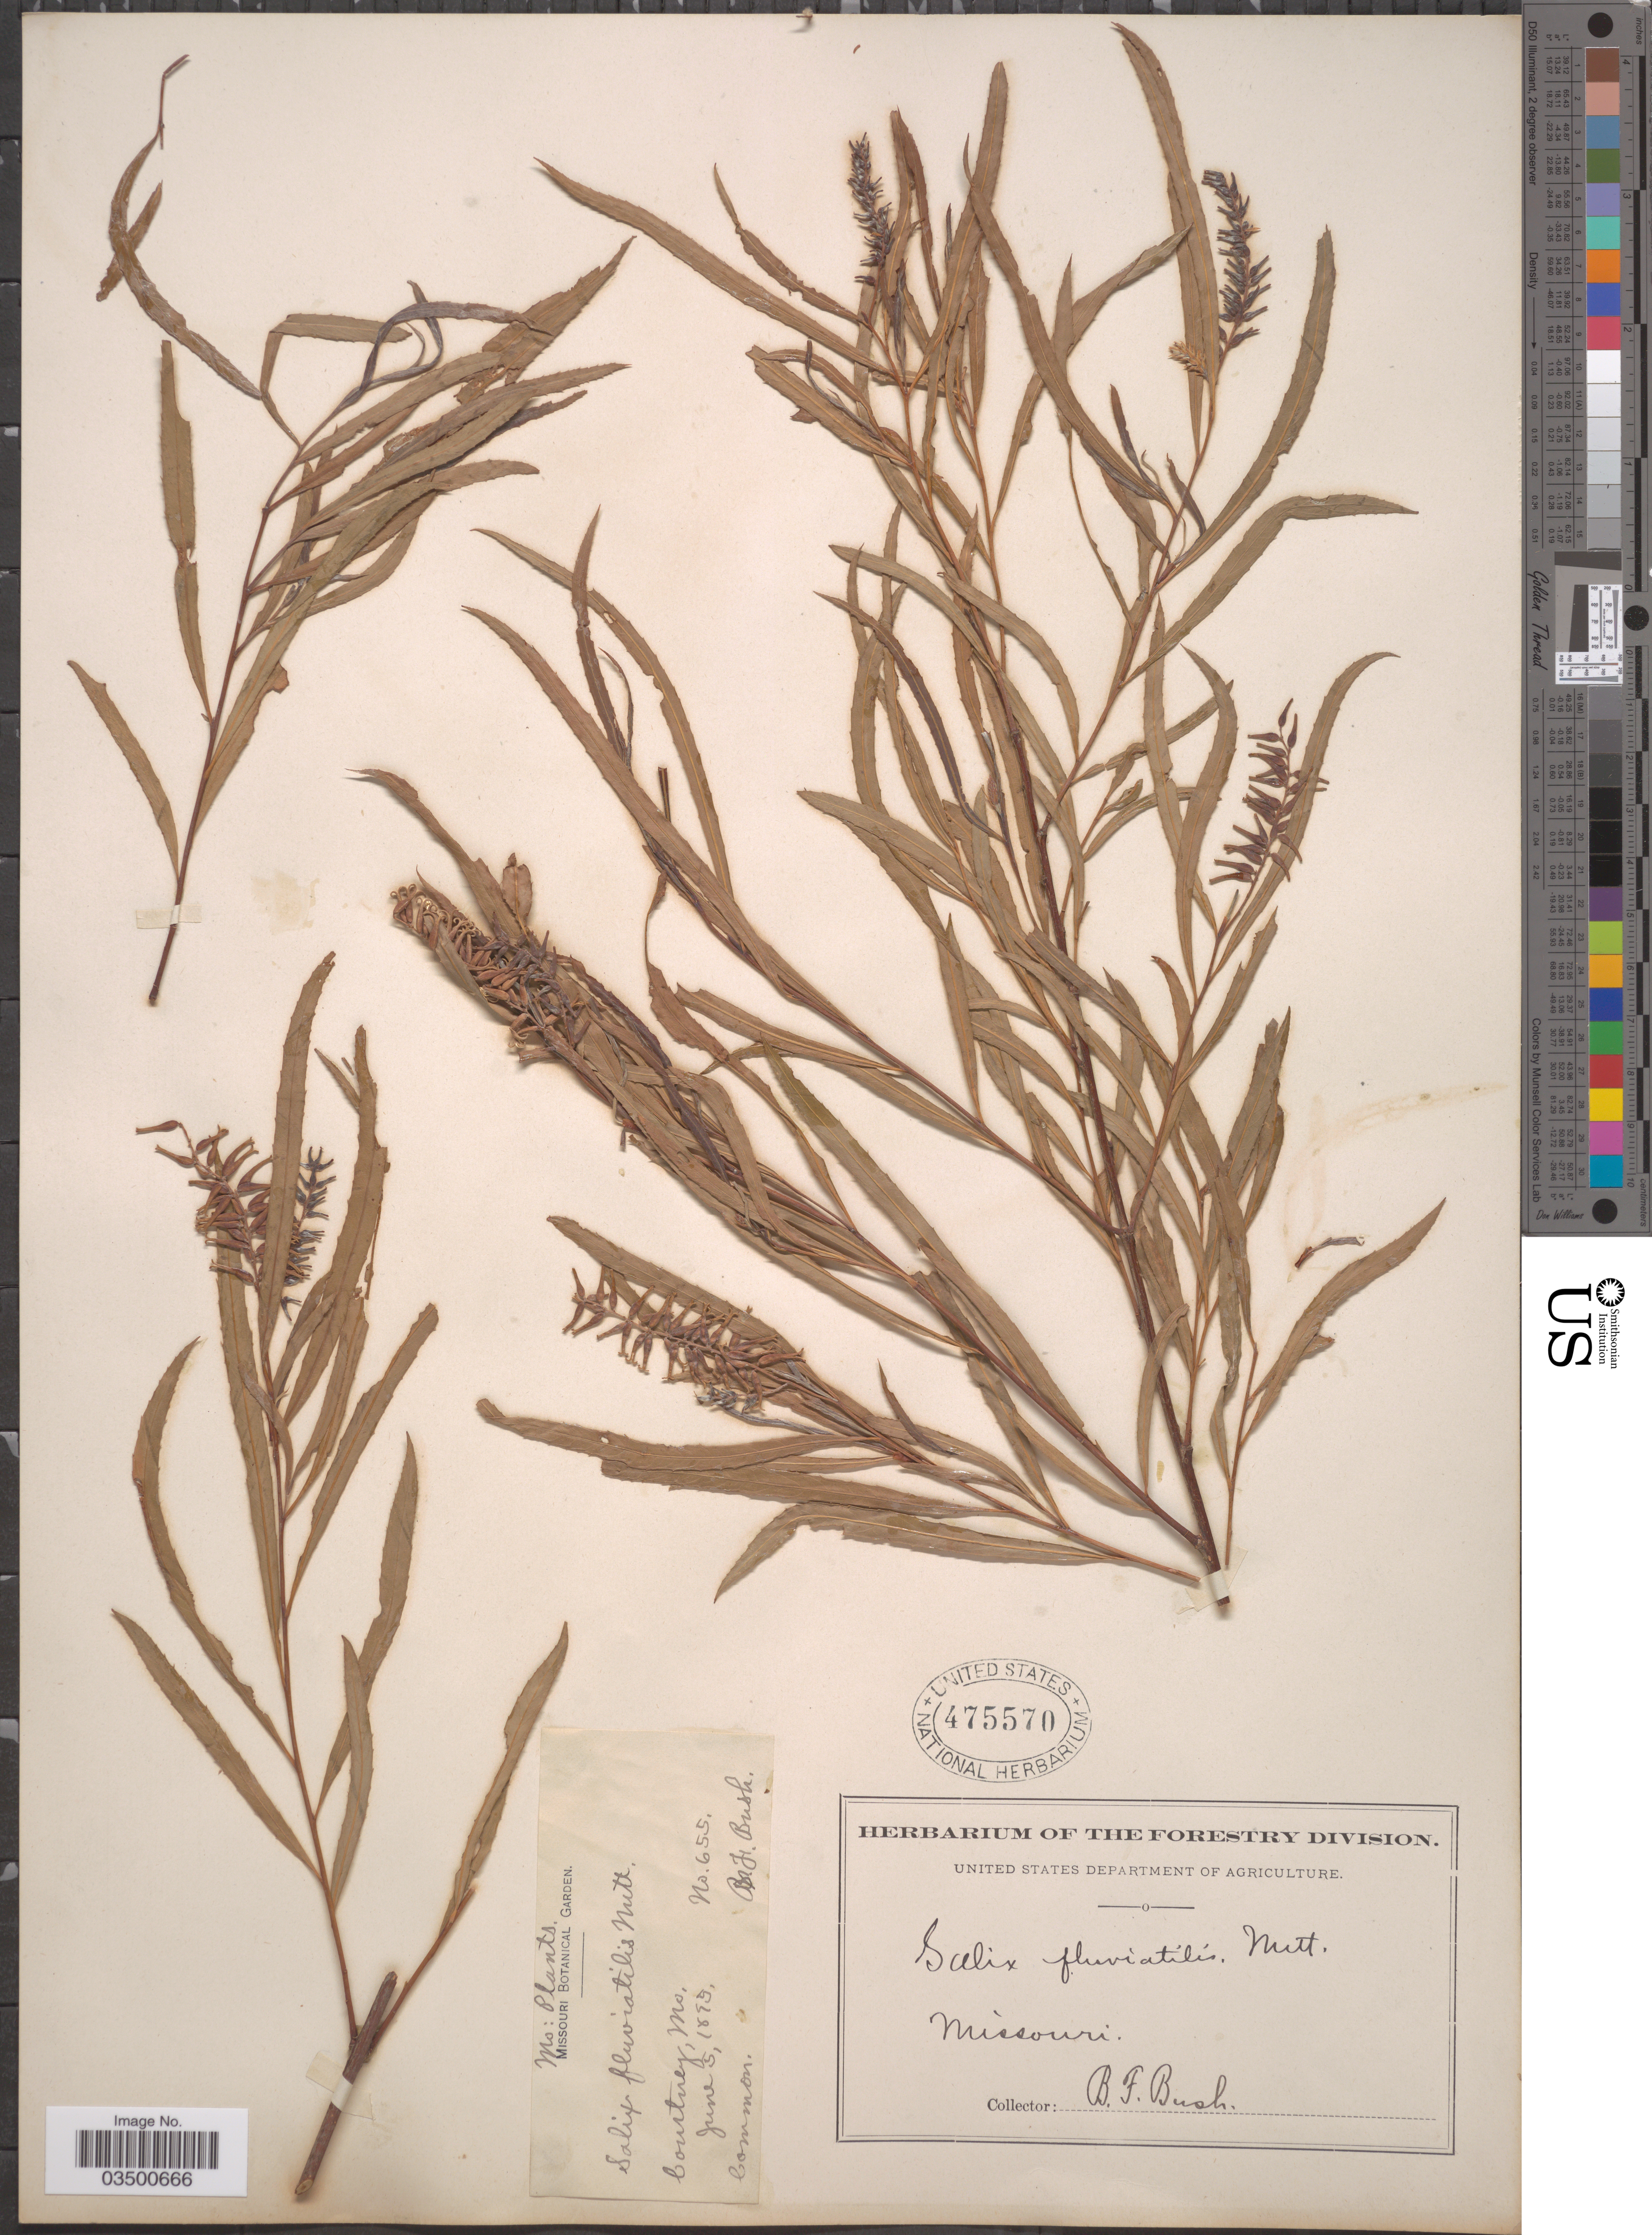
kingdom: Plantae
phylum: Tracheophyta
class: Magnoliopsida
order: Malpighiales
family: Salicaceae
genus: Salix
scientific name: Salix interior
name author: Rowlee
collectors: B. F. Bush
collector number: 655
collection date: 1895-06-05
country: United States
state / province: Missouri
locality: Courtney.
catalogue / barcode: US 475570